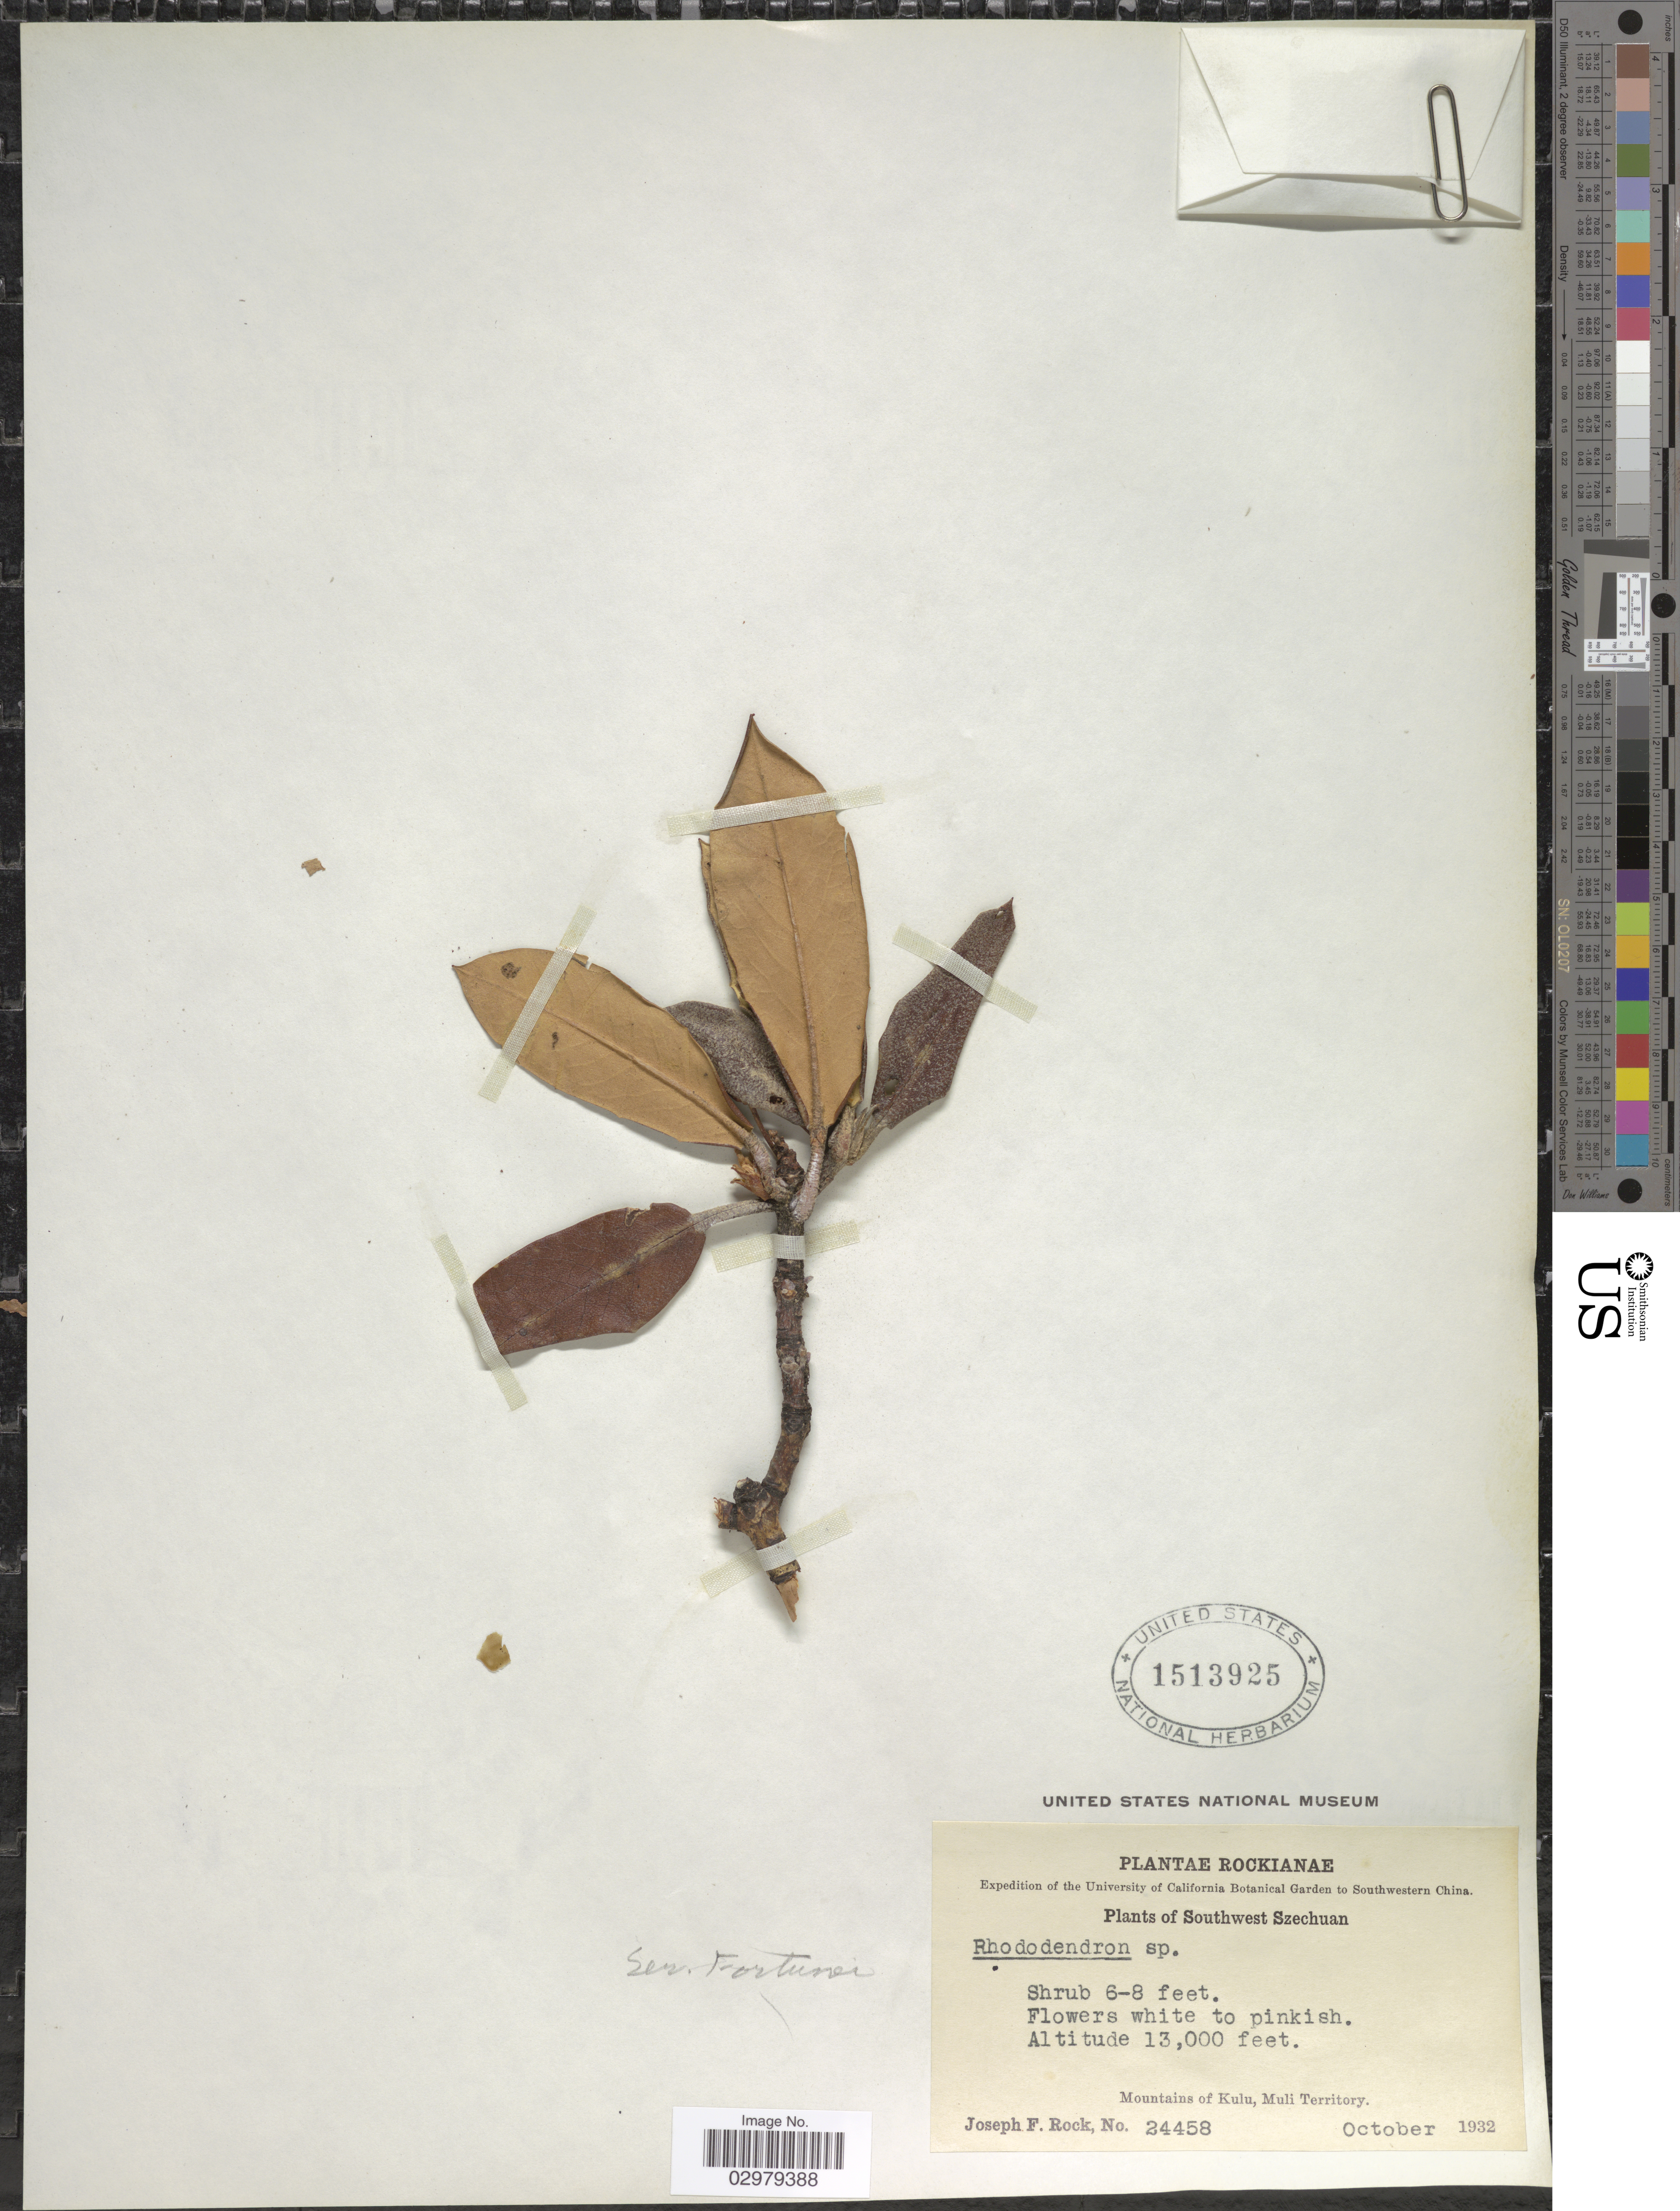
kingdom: Plantae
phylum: Tracheophyta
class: Magnoliopsida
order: Ericales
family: Ericaceae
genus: Rhododendron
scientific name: Rhododendron sp.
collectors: J. F. Rock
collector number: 24458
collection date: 1932-10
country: China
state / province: Sichuan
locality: Southwestern China. Southwest Szechuan. Mountains of Kulu, Muli Territory.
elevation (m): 3962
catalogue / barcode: US 1513925